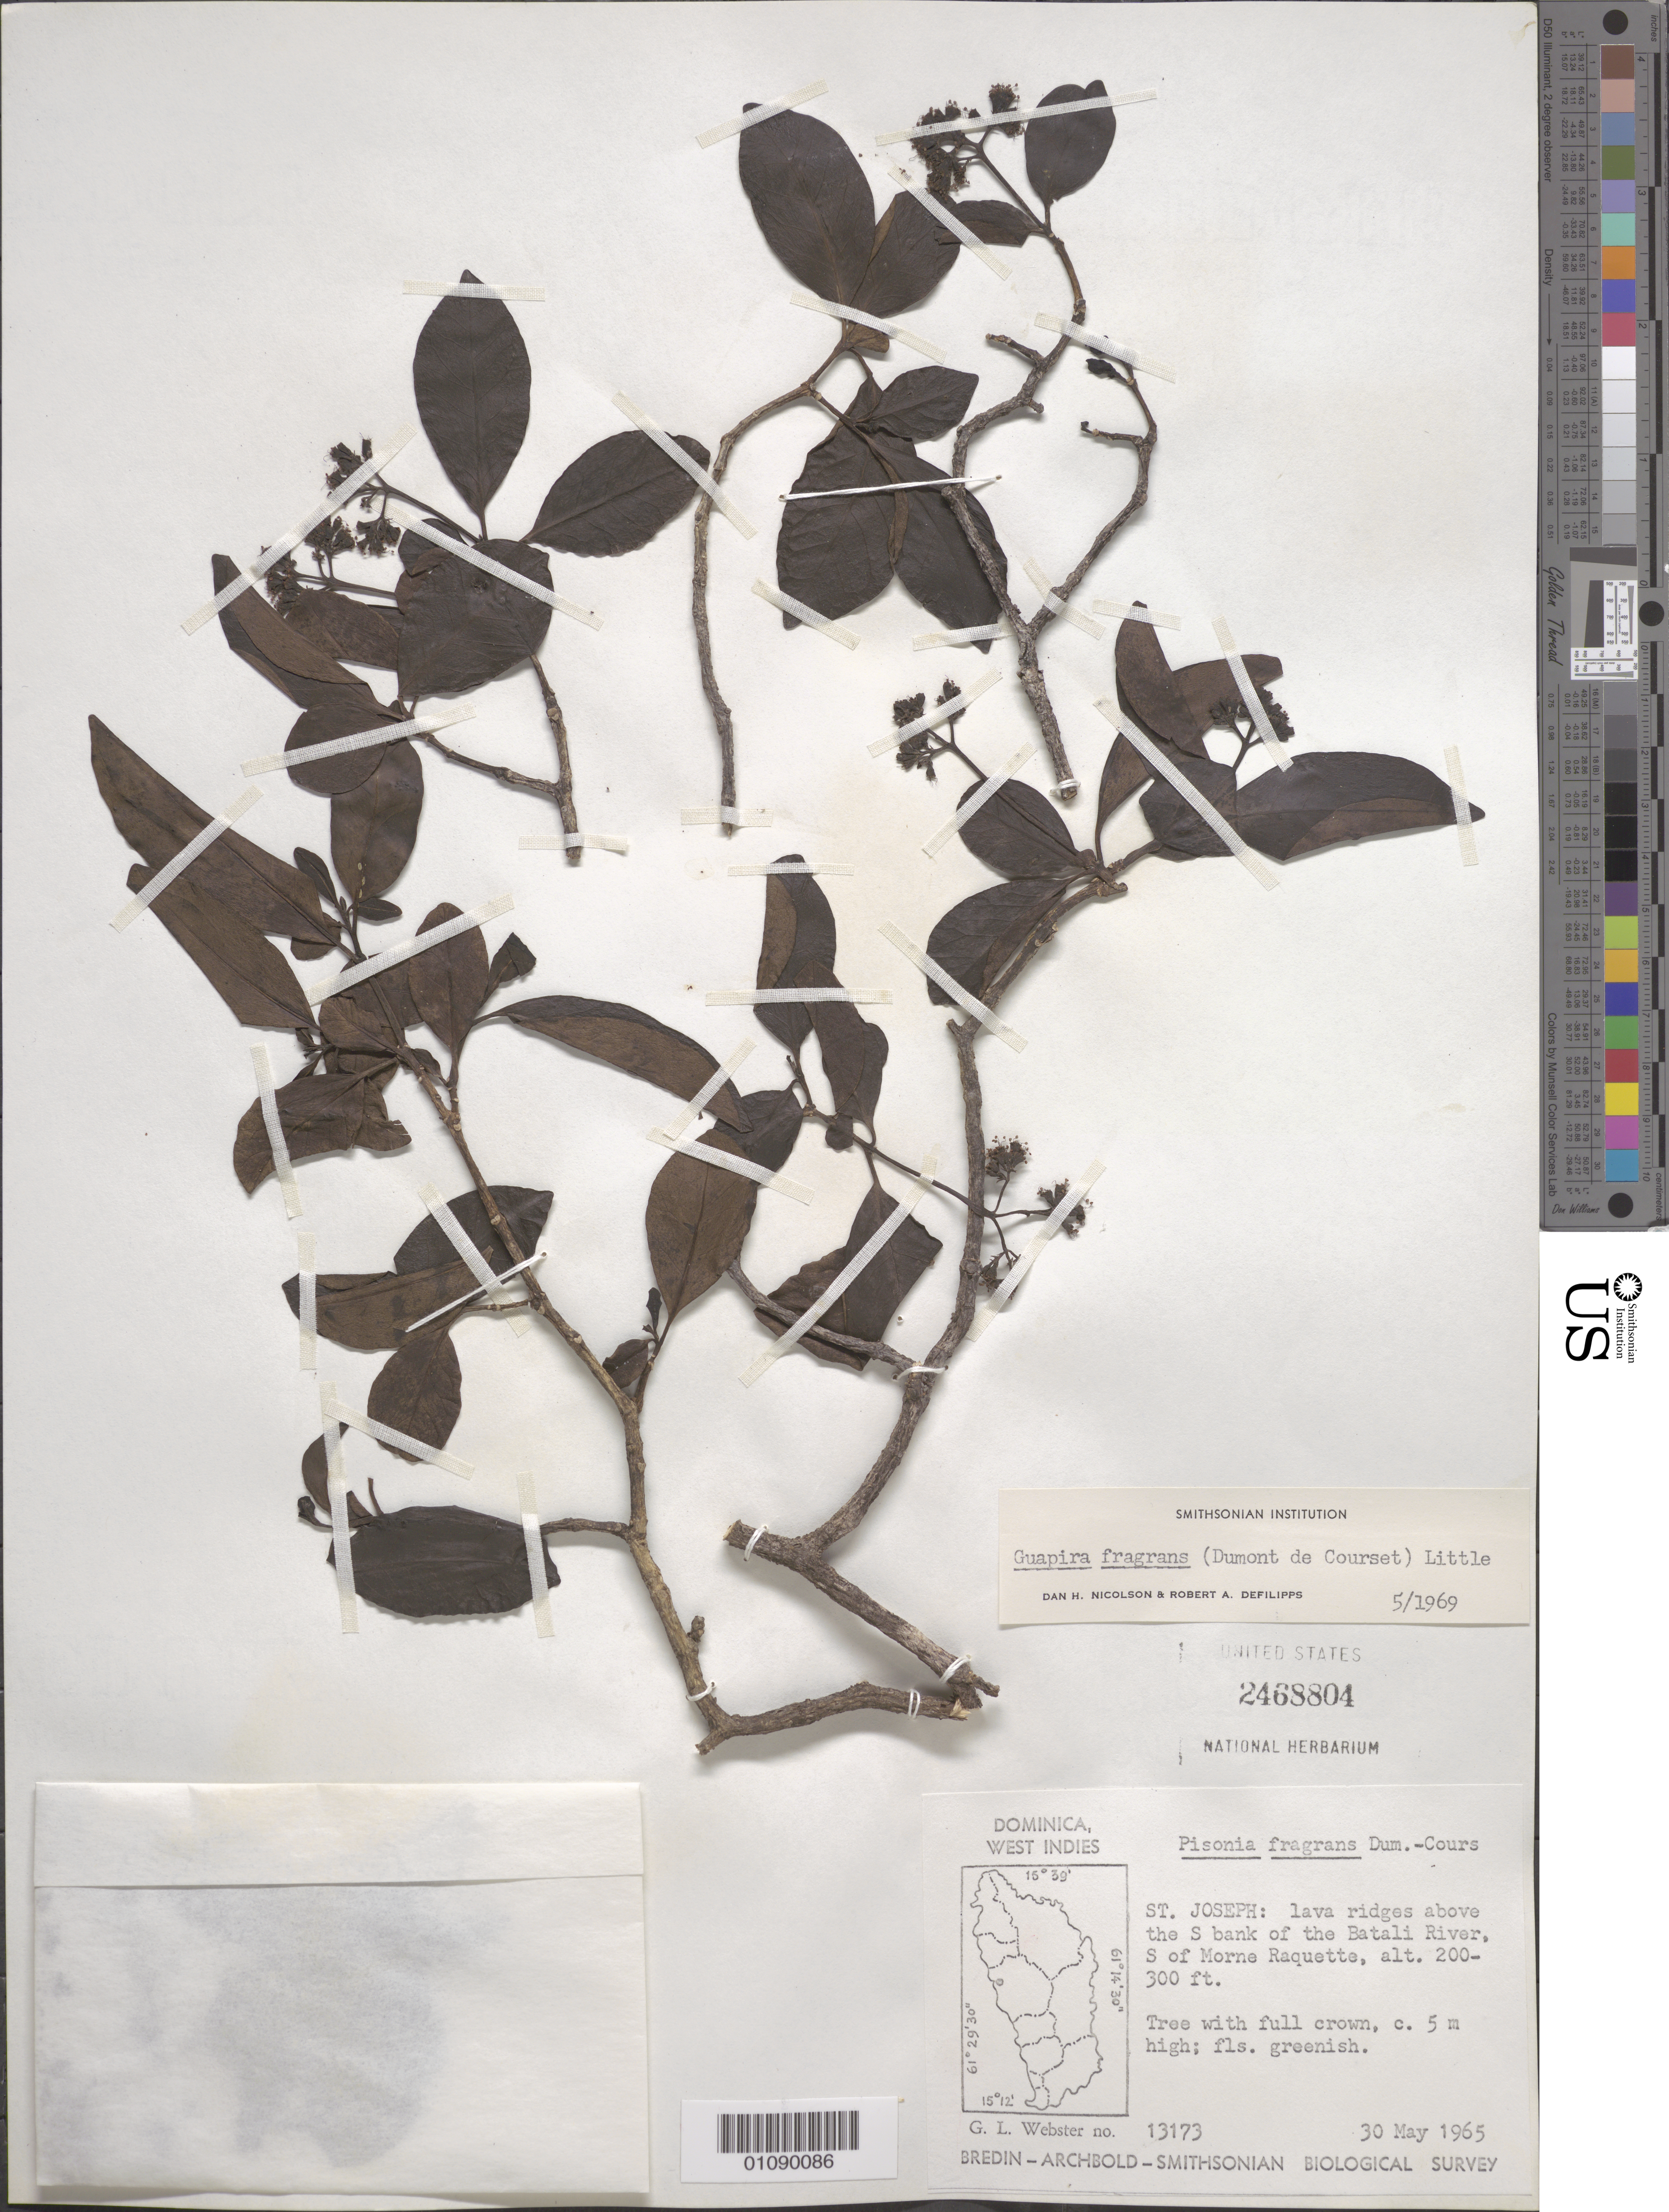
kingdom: Plantae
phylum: Tracheophyta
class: Magnoliopsida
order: Caryophyllales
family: Nyctaginaceae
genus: Guapira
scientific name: Guapira fragrans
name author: (Dum. Cours.) Little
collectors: G. L. Webster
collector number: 13173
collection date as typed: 30 May 1965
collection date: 1965-05-30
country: Dominica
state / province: St. Joseph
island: Dominica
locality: Above the S bank of the Batali River, S of Morne Raquette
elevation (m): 61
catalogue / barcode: US 2468804